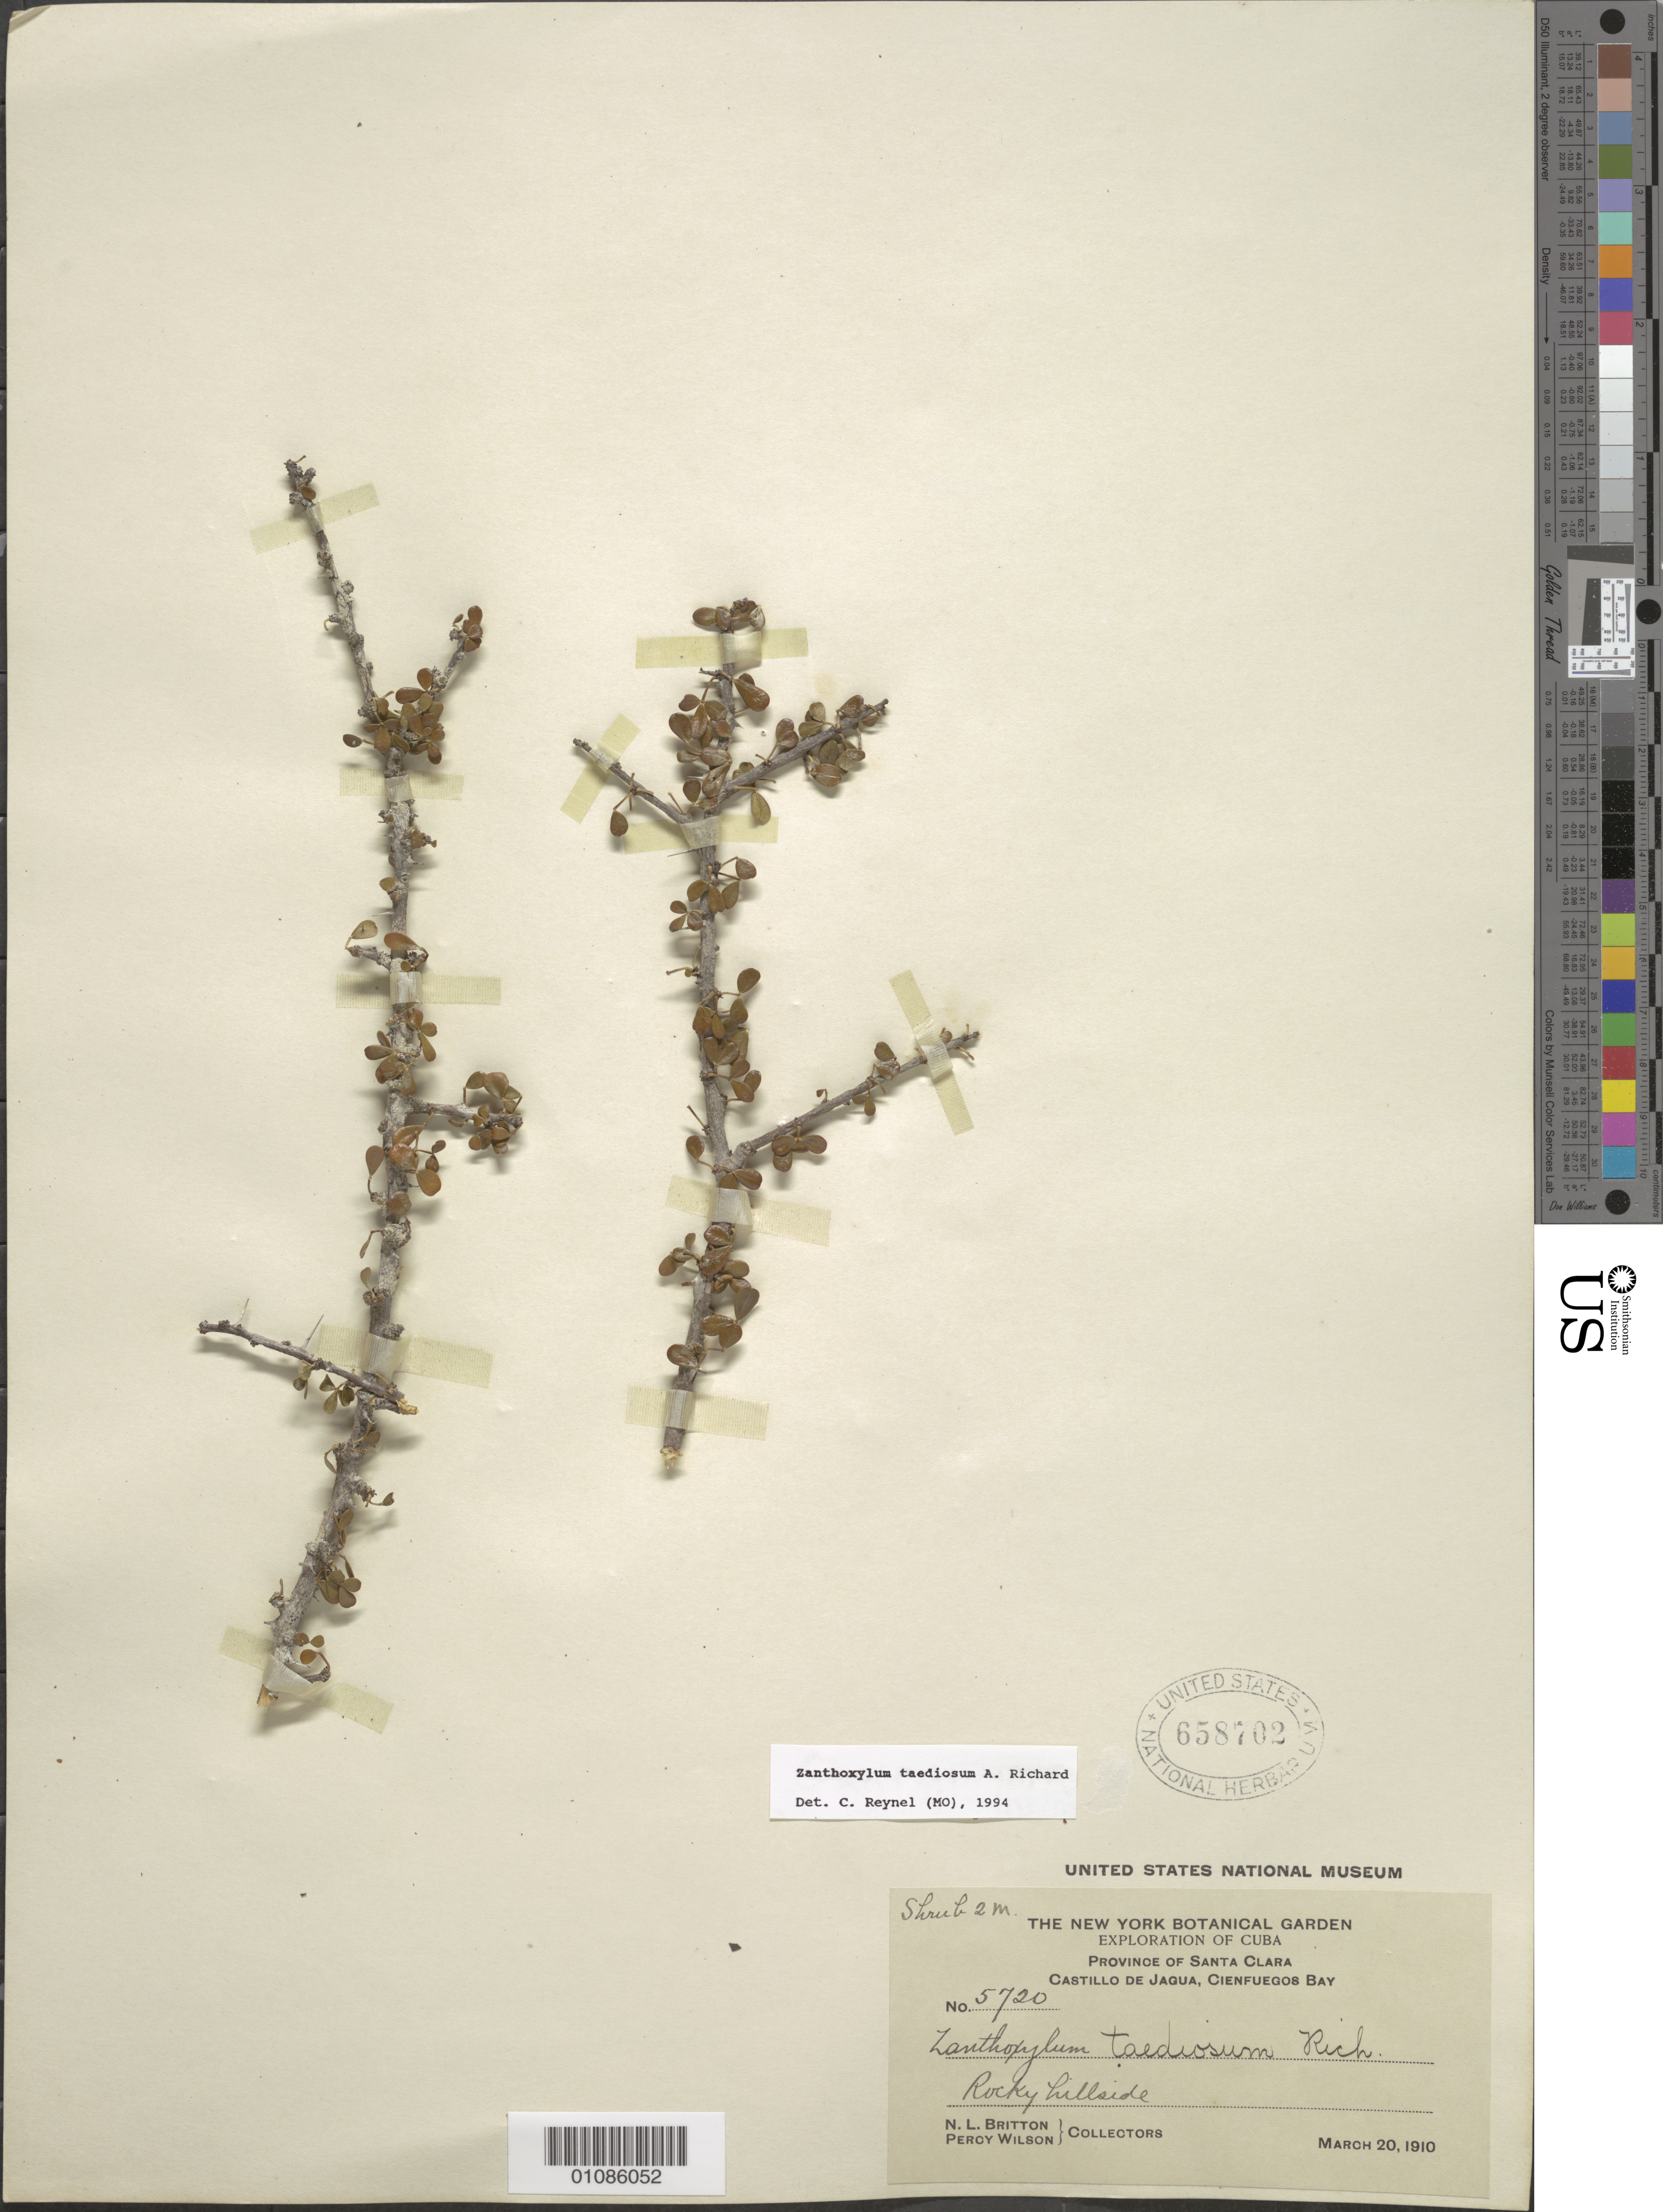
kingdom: Plantae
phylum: Tracheophyta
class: Magnoliopsida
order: Sapindales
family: Rutaceae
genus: Zanthoxylum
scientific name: Zanthoxylum taediosum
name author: A. Rich.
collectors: N. Britton & P. Wilson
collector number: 5720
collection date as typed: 20 Mar 1910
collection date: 1910-03-20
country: Cuba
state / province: Villa Clara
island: Cuba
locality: Santa Clara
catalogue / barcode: US 658702